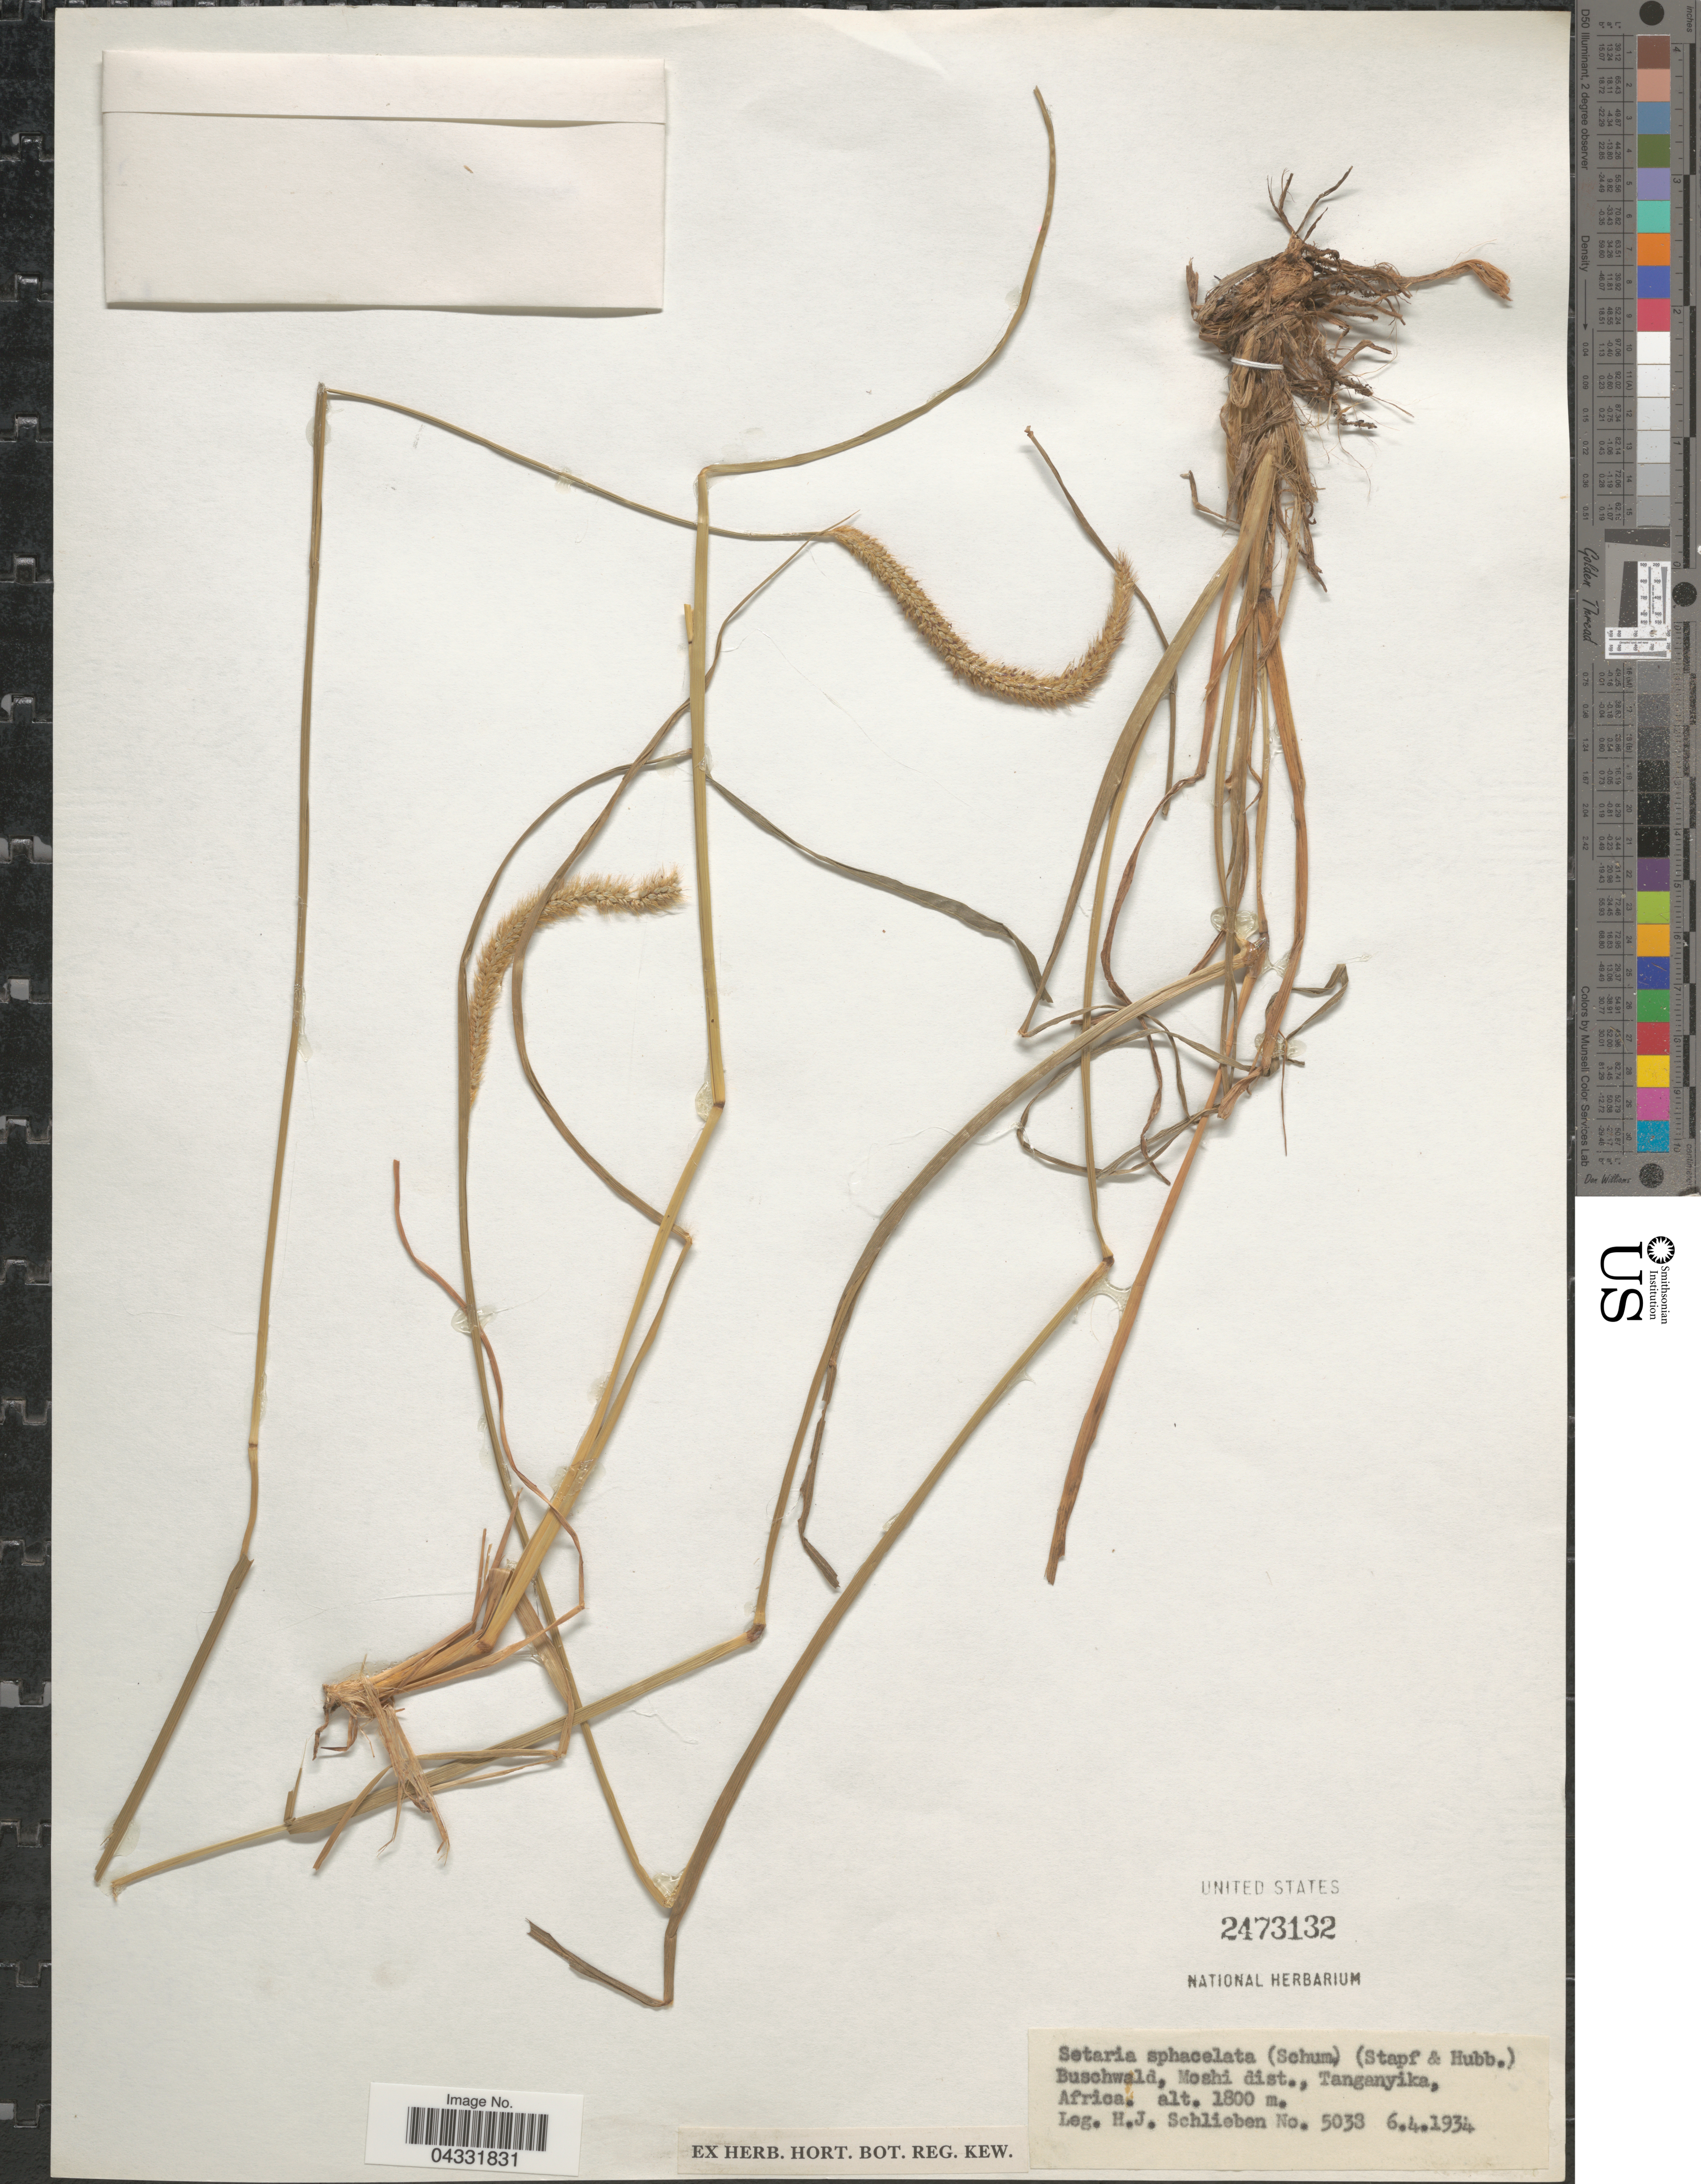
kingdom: Plantae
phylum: Tracheophyta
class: Liliopsida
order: Poales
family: Poaceae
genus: Setaria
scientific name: Setaria sphacelata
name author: (Schumach.) Stapf & Hubb. ex Moss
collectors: H. J. Schlieben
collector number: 5038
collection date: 1934-04-06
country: Tanzania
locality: Buschwald, Moshi dist., Tanganyika.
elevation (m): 1800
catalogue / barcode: US 2473132